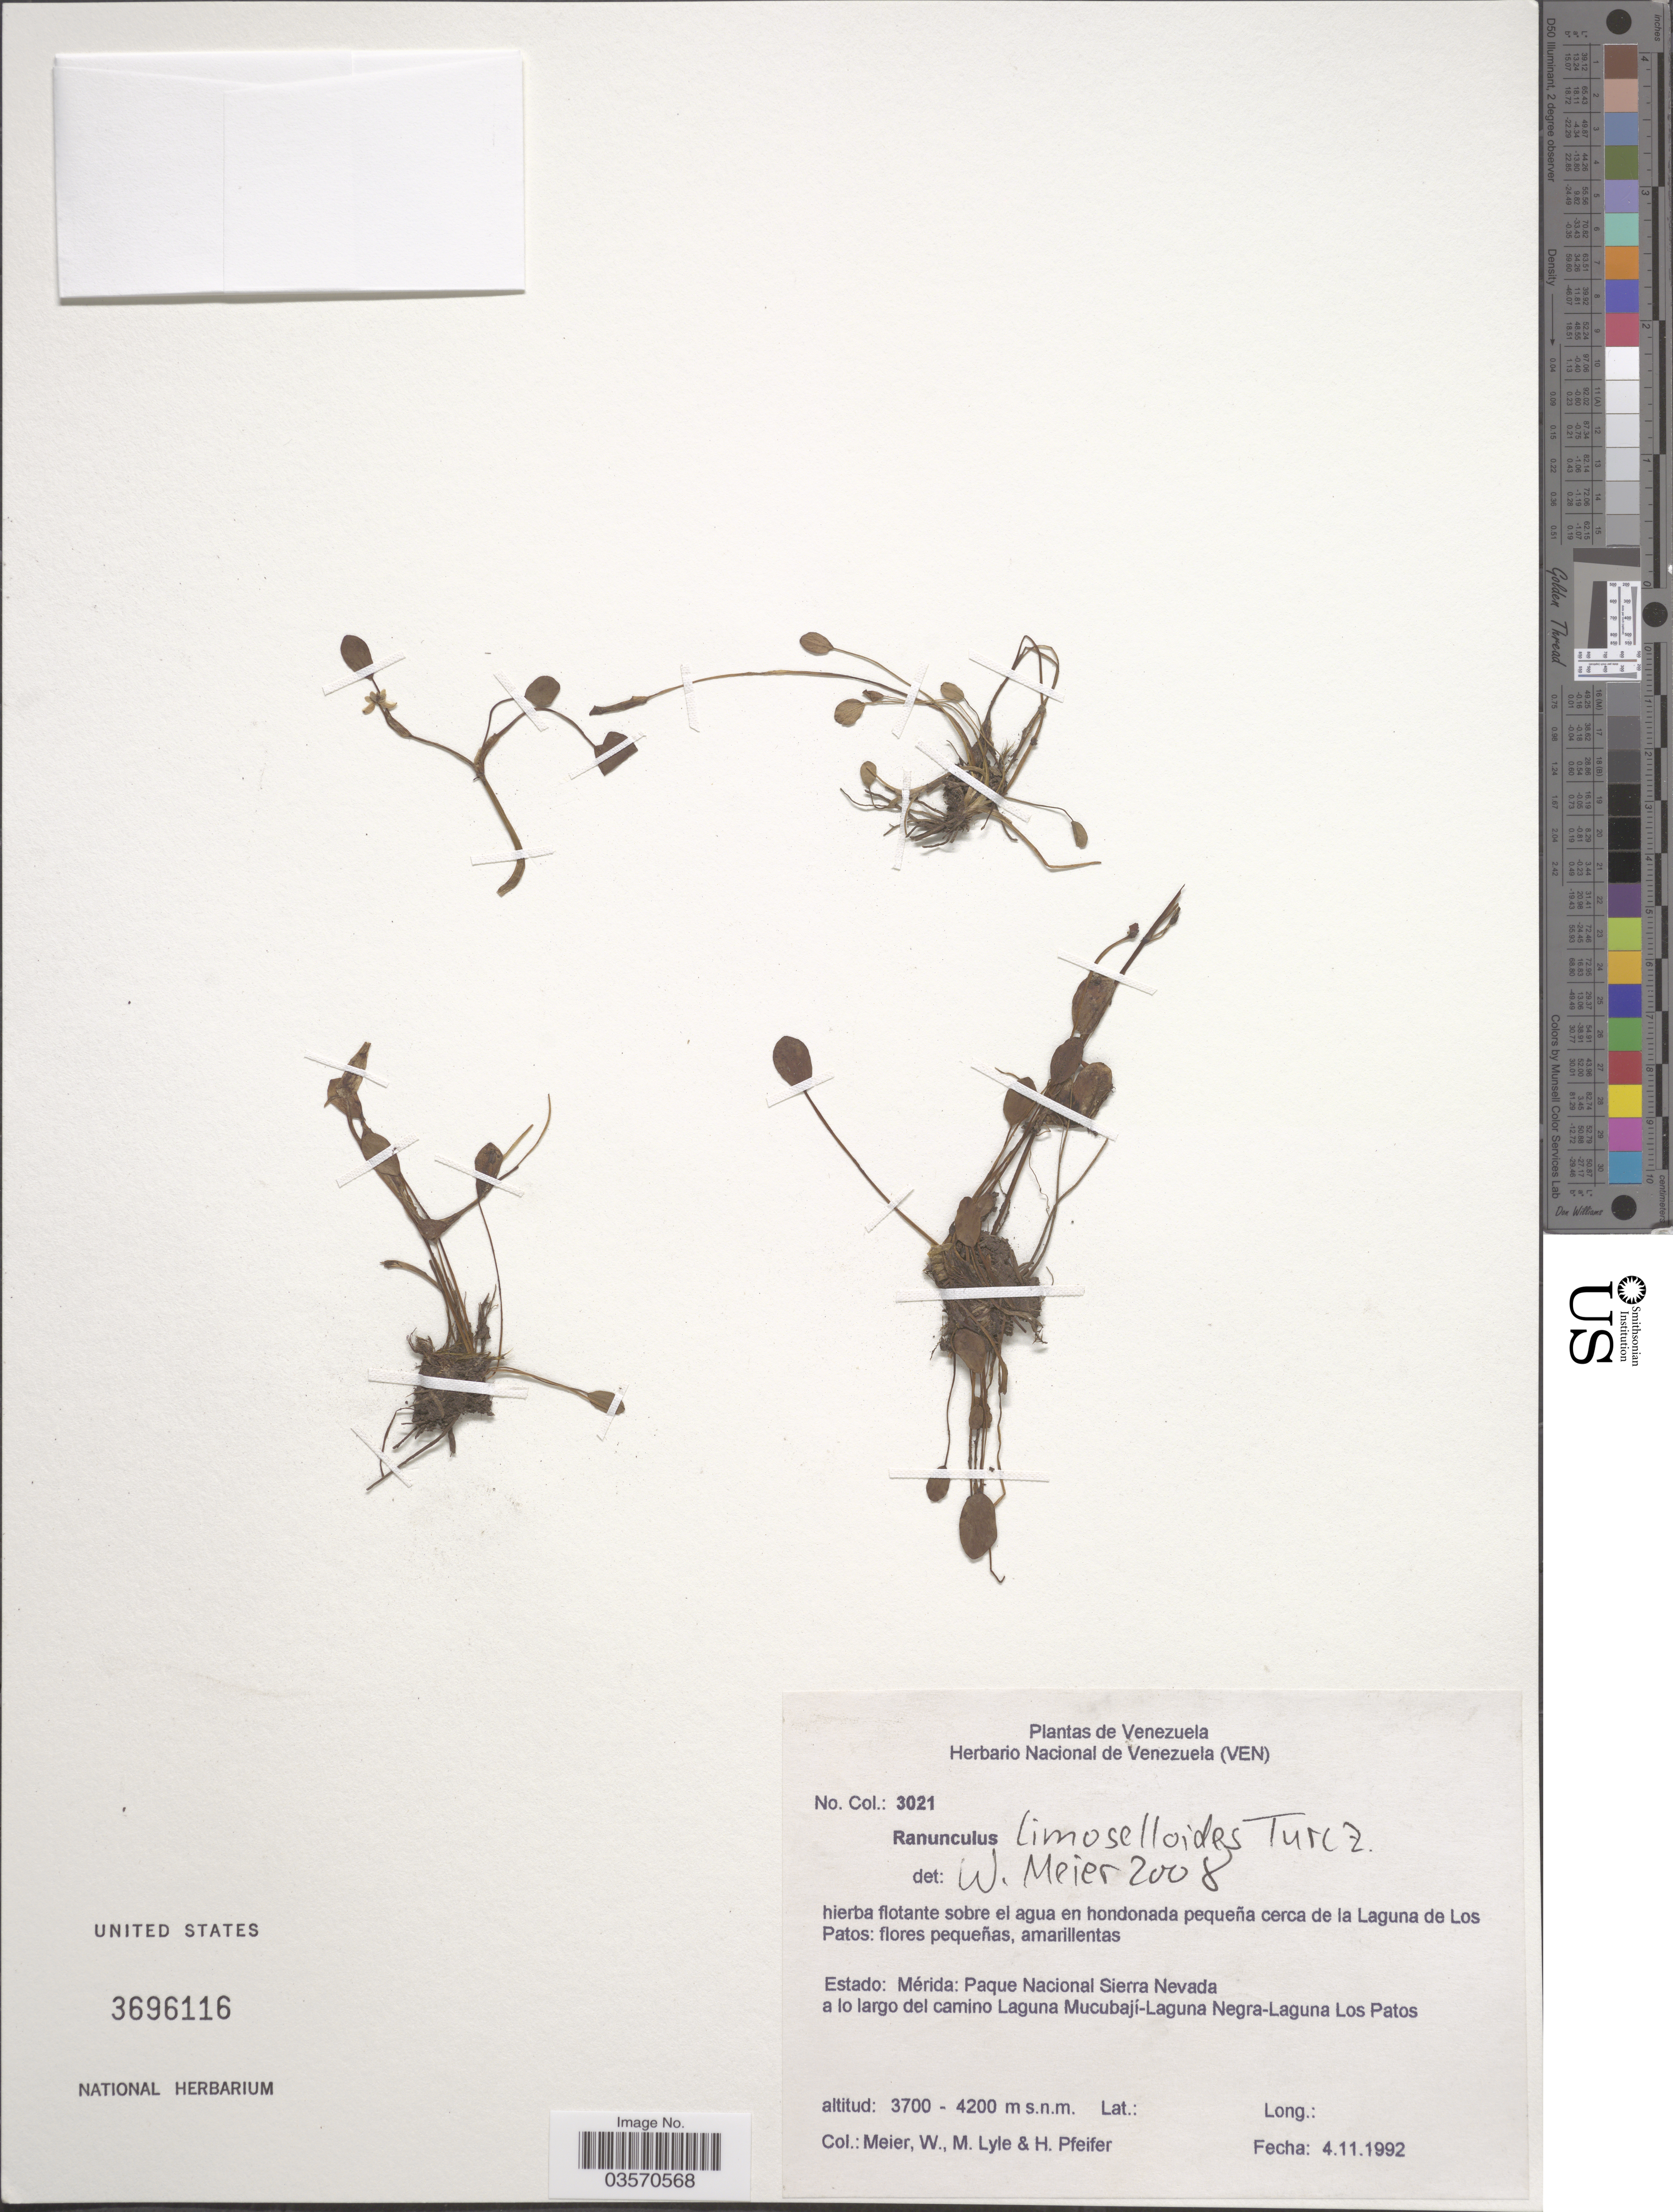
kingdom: Plantae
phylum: Tracheophyta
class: Magnoliopsida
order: Ranunculales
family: Ranunculaceae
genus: Ranunculus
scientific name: Ranunculus limoselloides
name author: Turcz.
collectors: W. Meier, M. Lyle & H. Pfeifer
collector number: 3021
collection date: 1992-11-04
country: Venezuela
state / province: Mérida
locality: Cerca de la Laguna de Los Patos. Paque Nacional Sierra Nevada. A lo largo del camino Laguno Mucubají-Laguna Negra-Laguna Los Patos.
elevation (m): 3700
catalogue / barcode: US 3696116